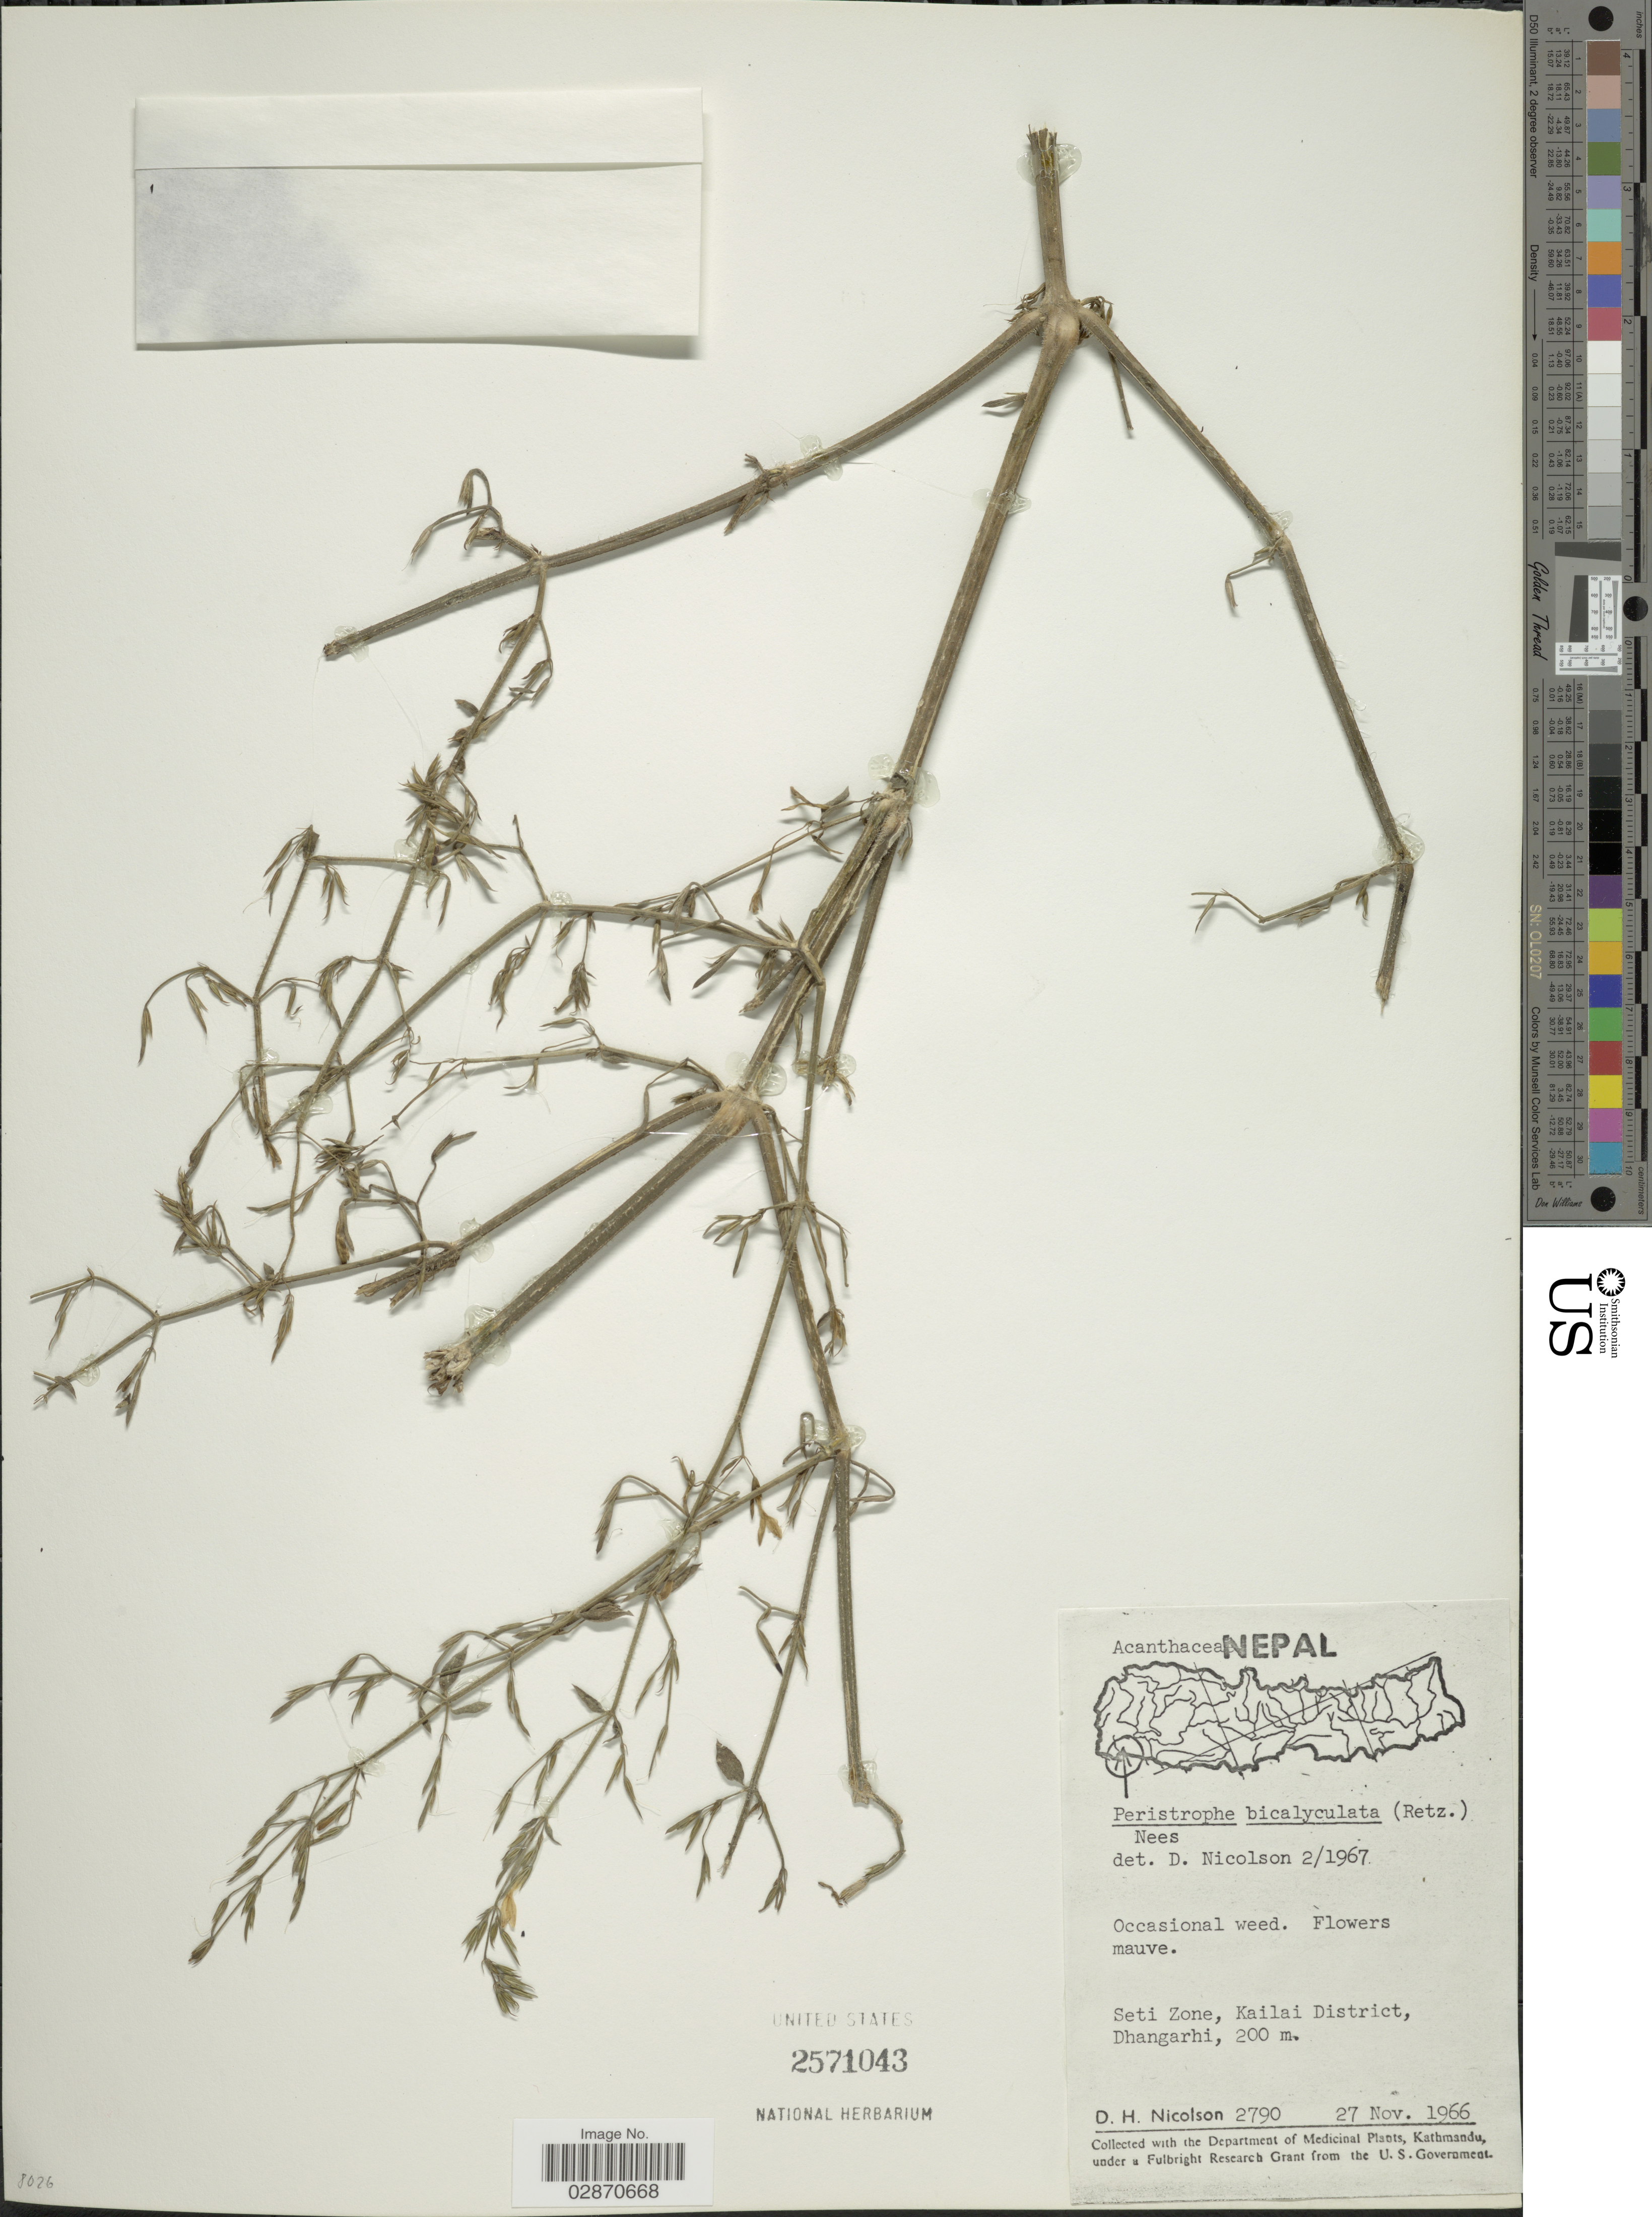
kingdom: Plantae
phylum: Tracheophyta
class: Magnoliopsida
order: Lamiales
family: Acanthaceae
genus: Peristrophe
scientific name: Peristrophe bicalyculata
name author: (Retz.) Nees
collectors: D. H. Nicolson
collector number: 2790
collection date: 1966-11-27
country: Nepal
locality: Seti Zone, Kailai District, Dhangarhi.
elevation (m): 200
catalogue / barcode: US 2571043